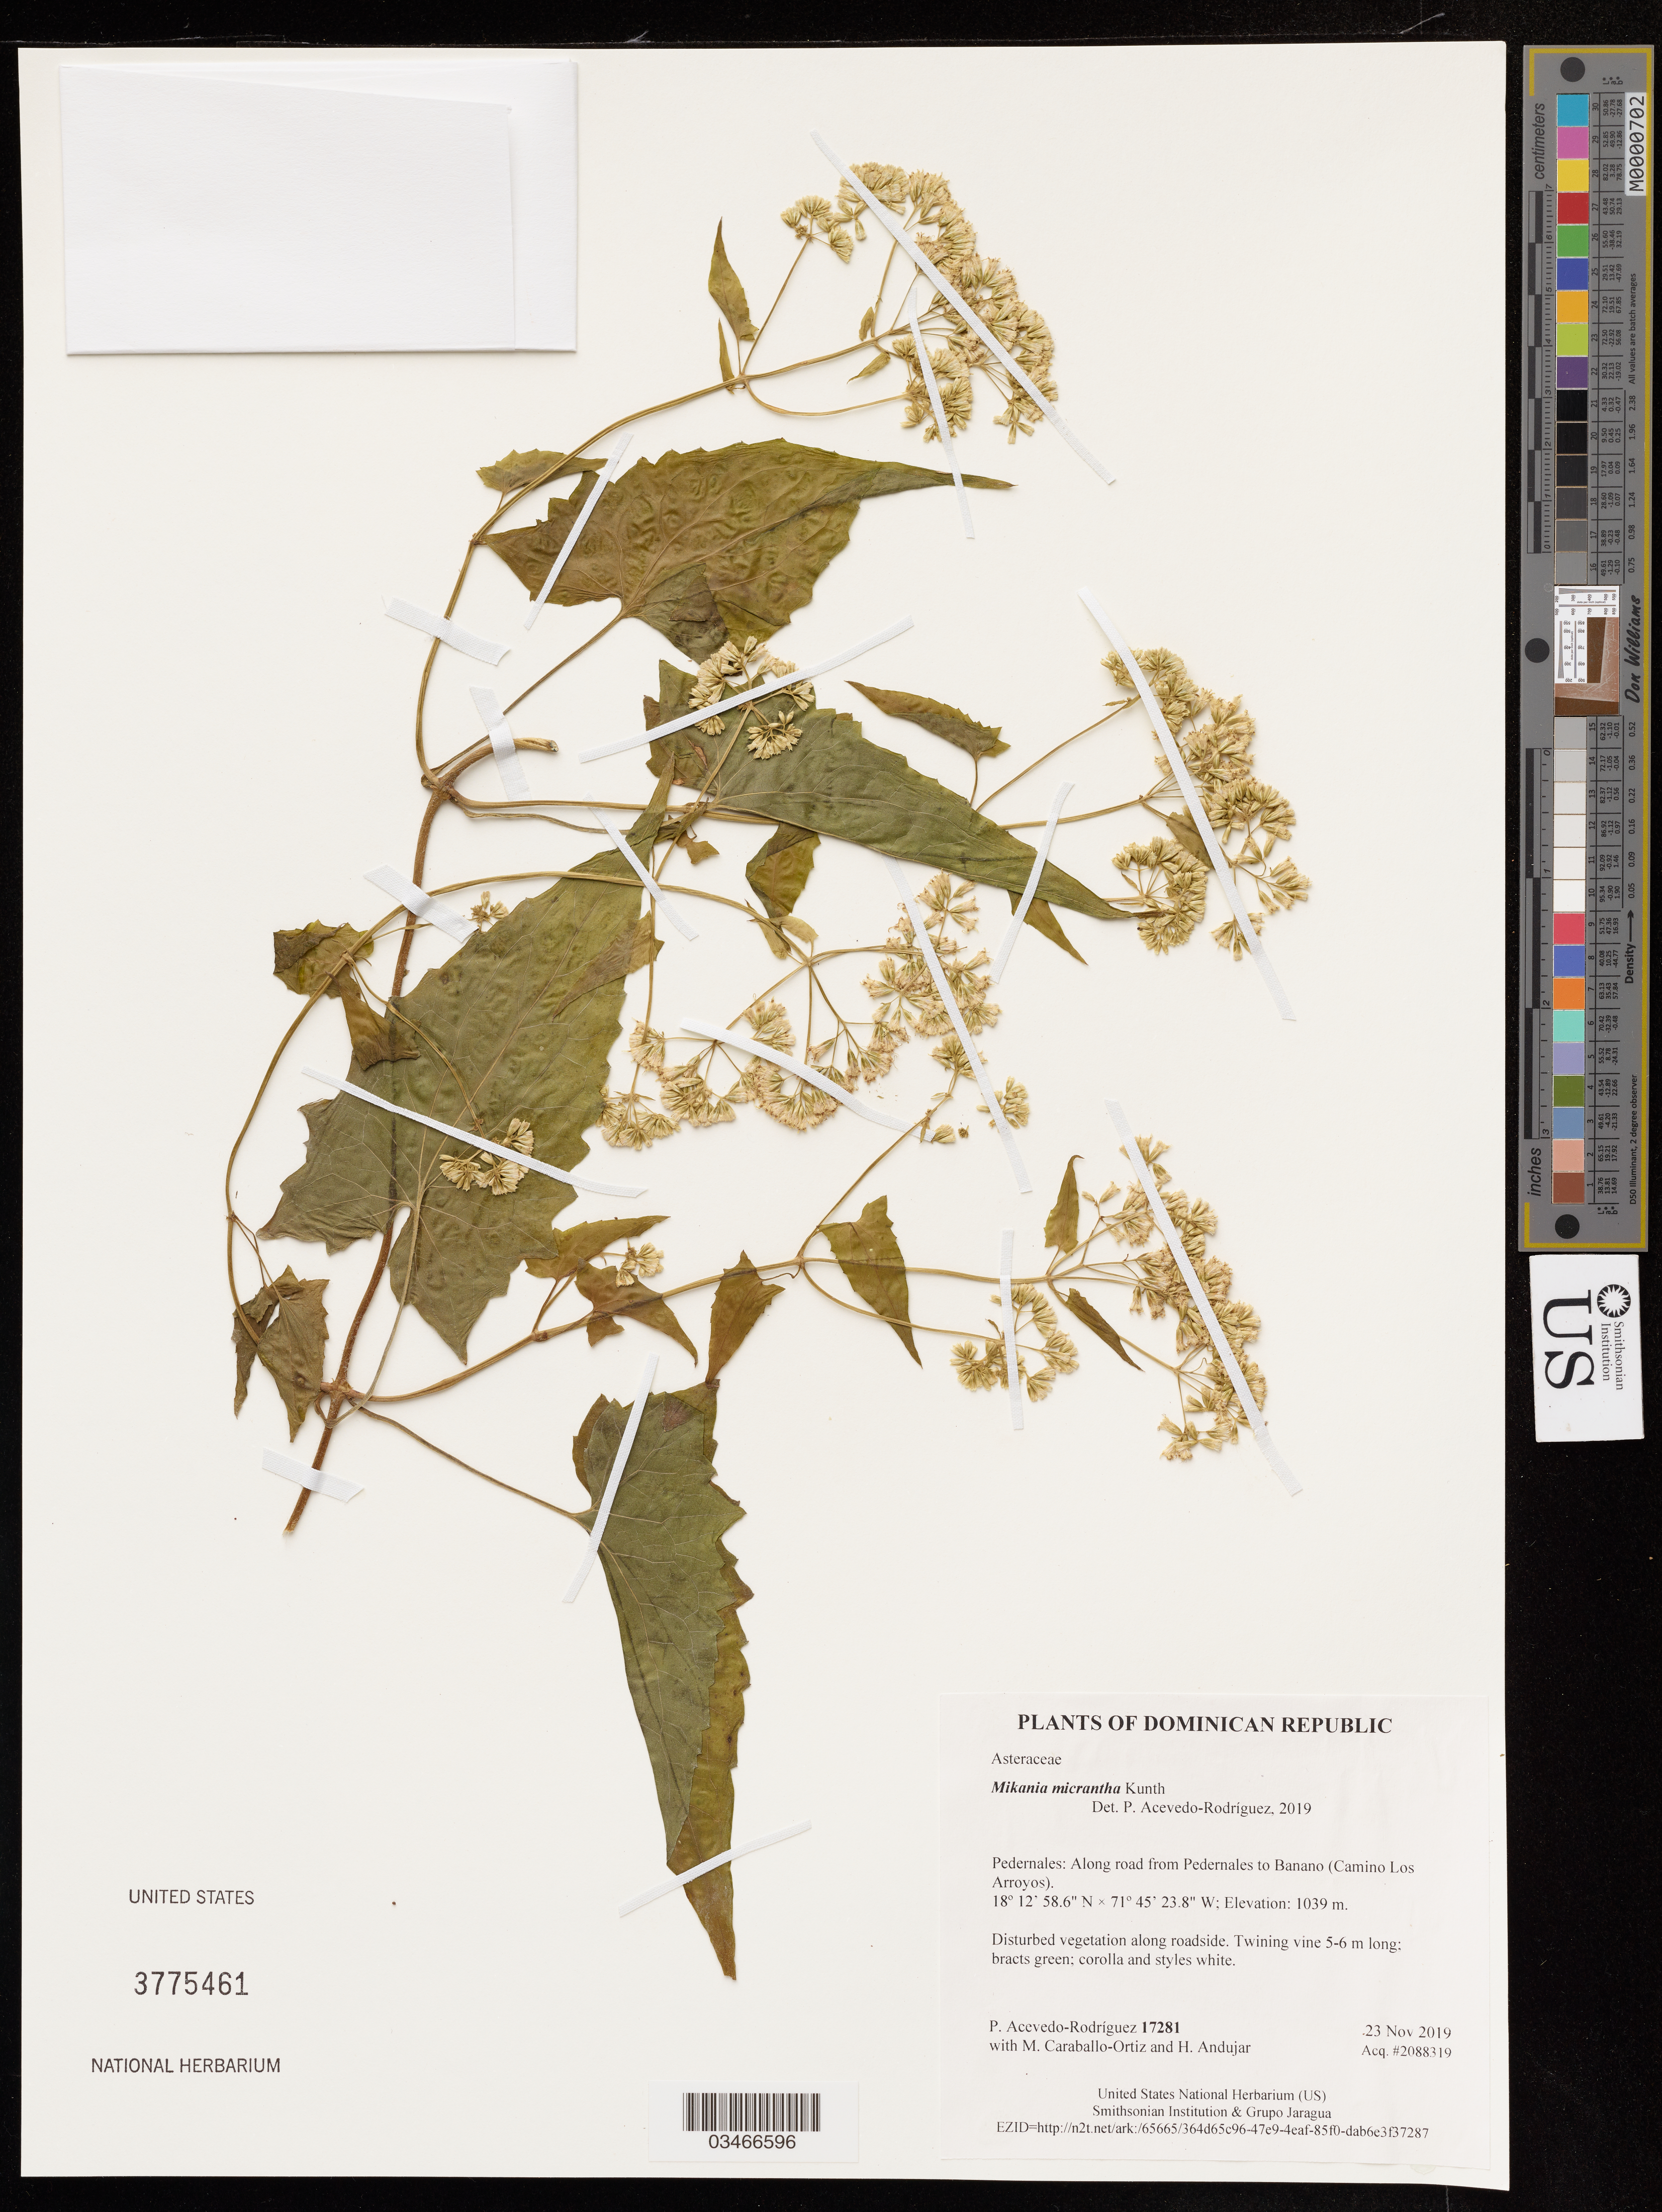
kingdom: Plantae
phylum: Tracheophyta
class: Magnoliopsida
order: Asterales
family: Asteraceae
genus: Mikania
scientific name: Mikania micrantha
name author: Kunth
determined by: Acevedo-Rodriguez, P., (US), Smithsonian Institution - National Museum of Natural History (UNITED STATES)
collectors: P. Acevedo-Rodriguez, M. Caraballo-Ortiz & H. Andujar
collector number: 17281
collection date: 2019-11-23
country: Dominican Republic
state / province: Pedernales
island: Hispaniola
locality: Along road from Pedernales to Banano (Camino Los Arroyos), disturbed roadside vegetation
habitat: Disturbed vegetation along roadside.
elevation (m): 1039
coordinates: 18.21629 N, 71.75661 W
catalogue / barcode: US 3775461